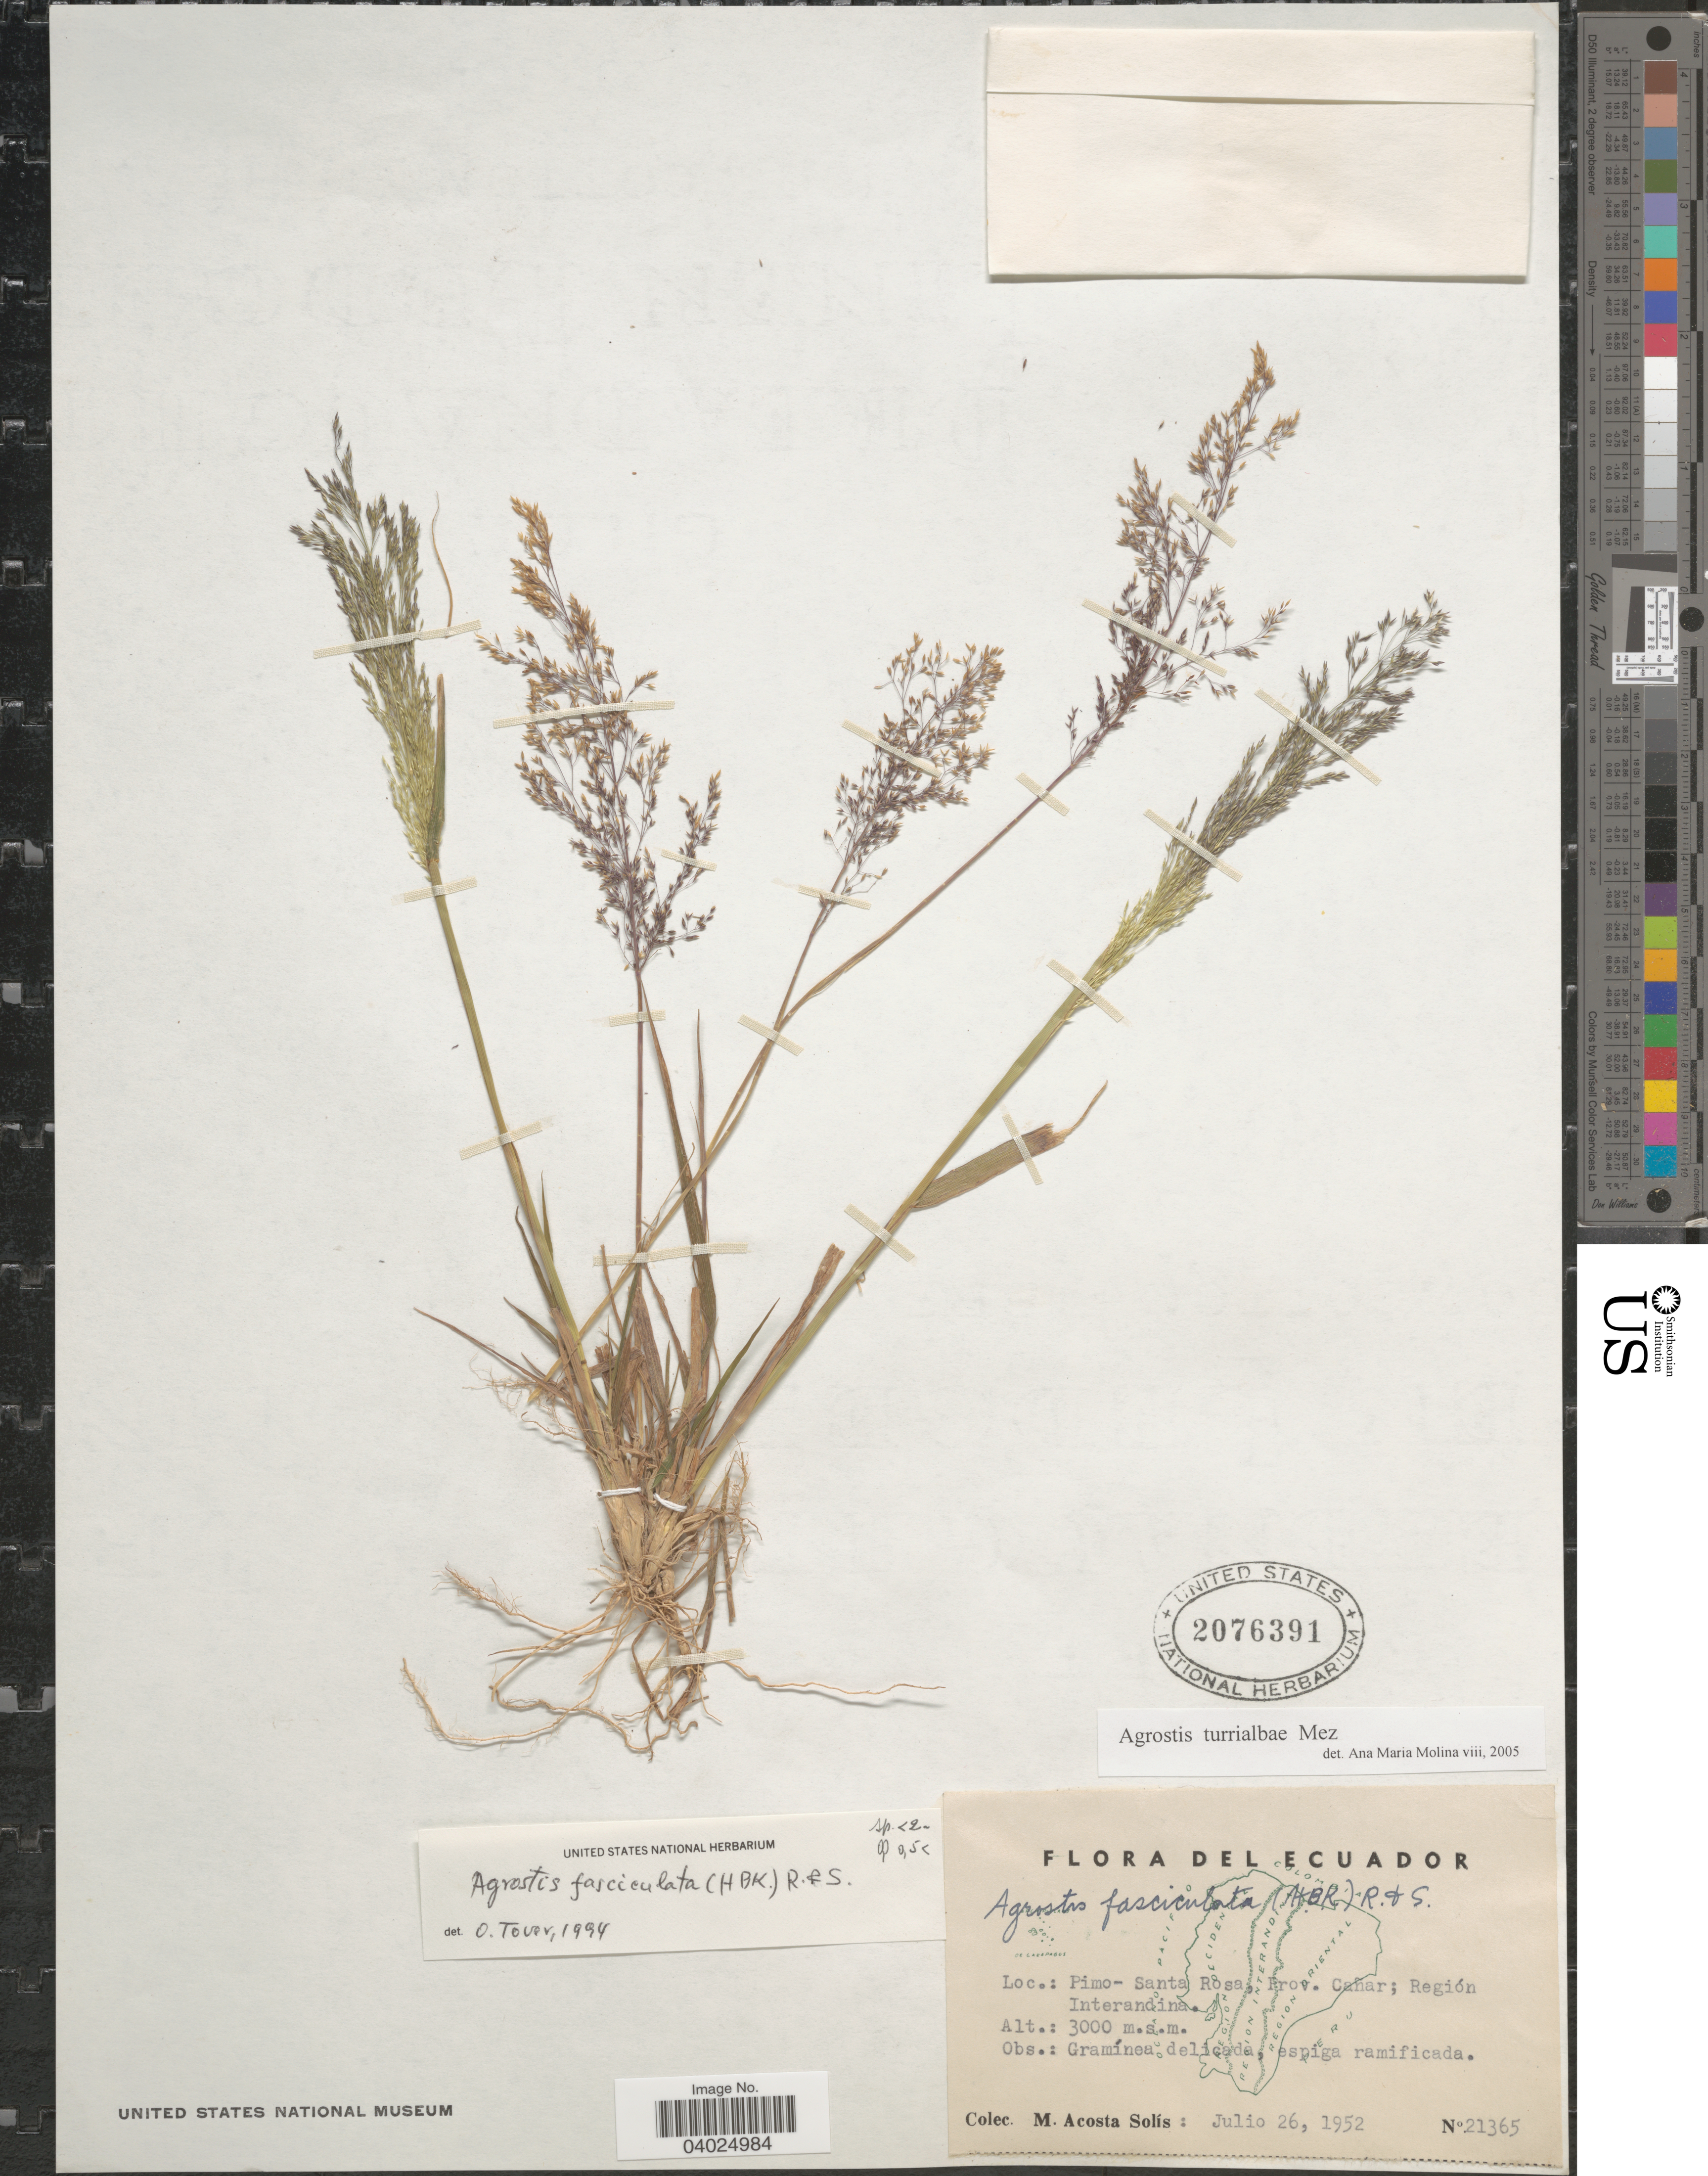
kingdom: Plantae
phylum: Tracheophyta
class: Liliopsida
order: Poales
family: Poaceae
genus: Agrostis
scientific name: Agrostis turrialbae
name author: Mez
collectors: M. Acosta Solis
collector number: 21365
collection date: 1952-07-26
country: Ecuador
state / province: Cañar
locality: Pimo - Santa Rosa; Región Interandina.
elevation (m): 3000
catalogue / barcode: US 2076391